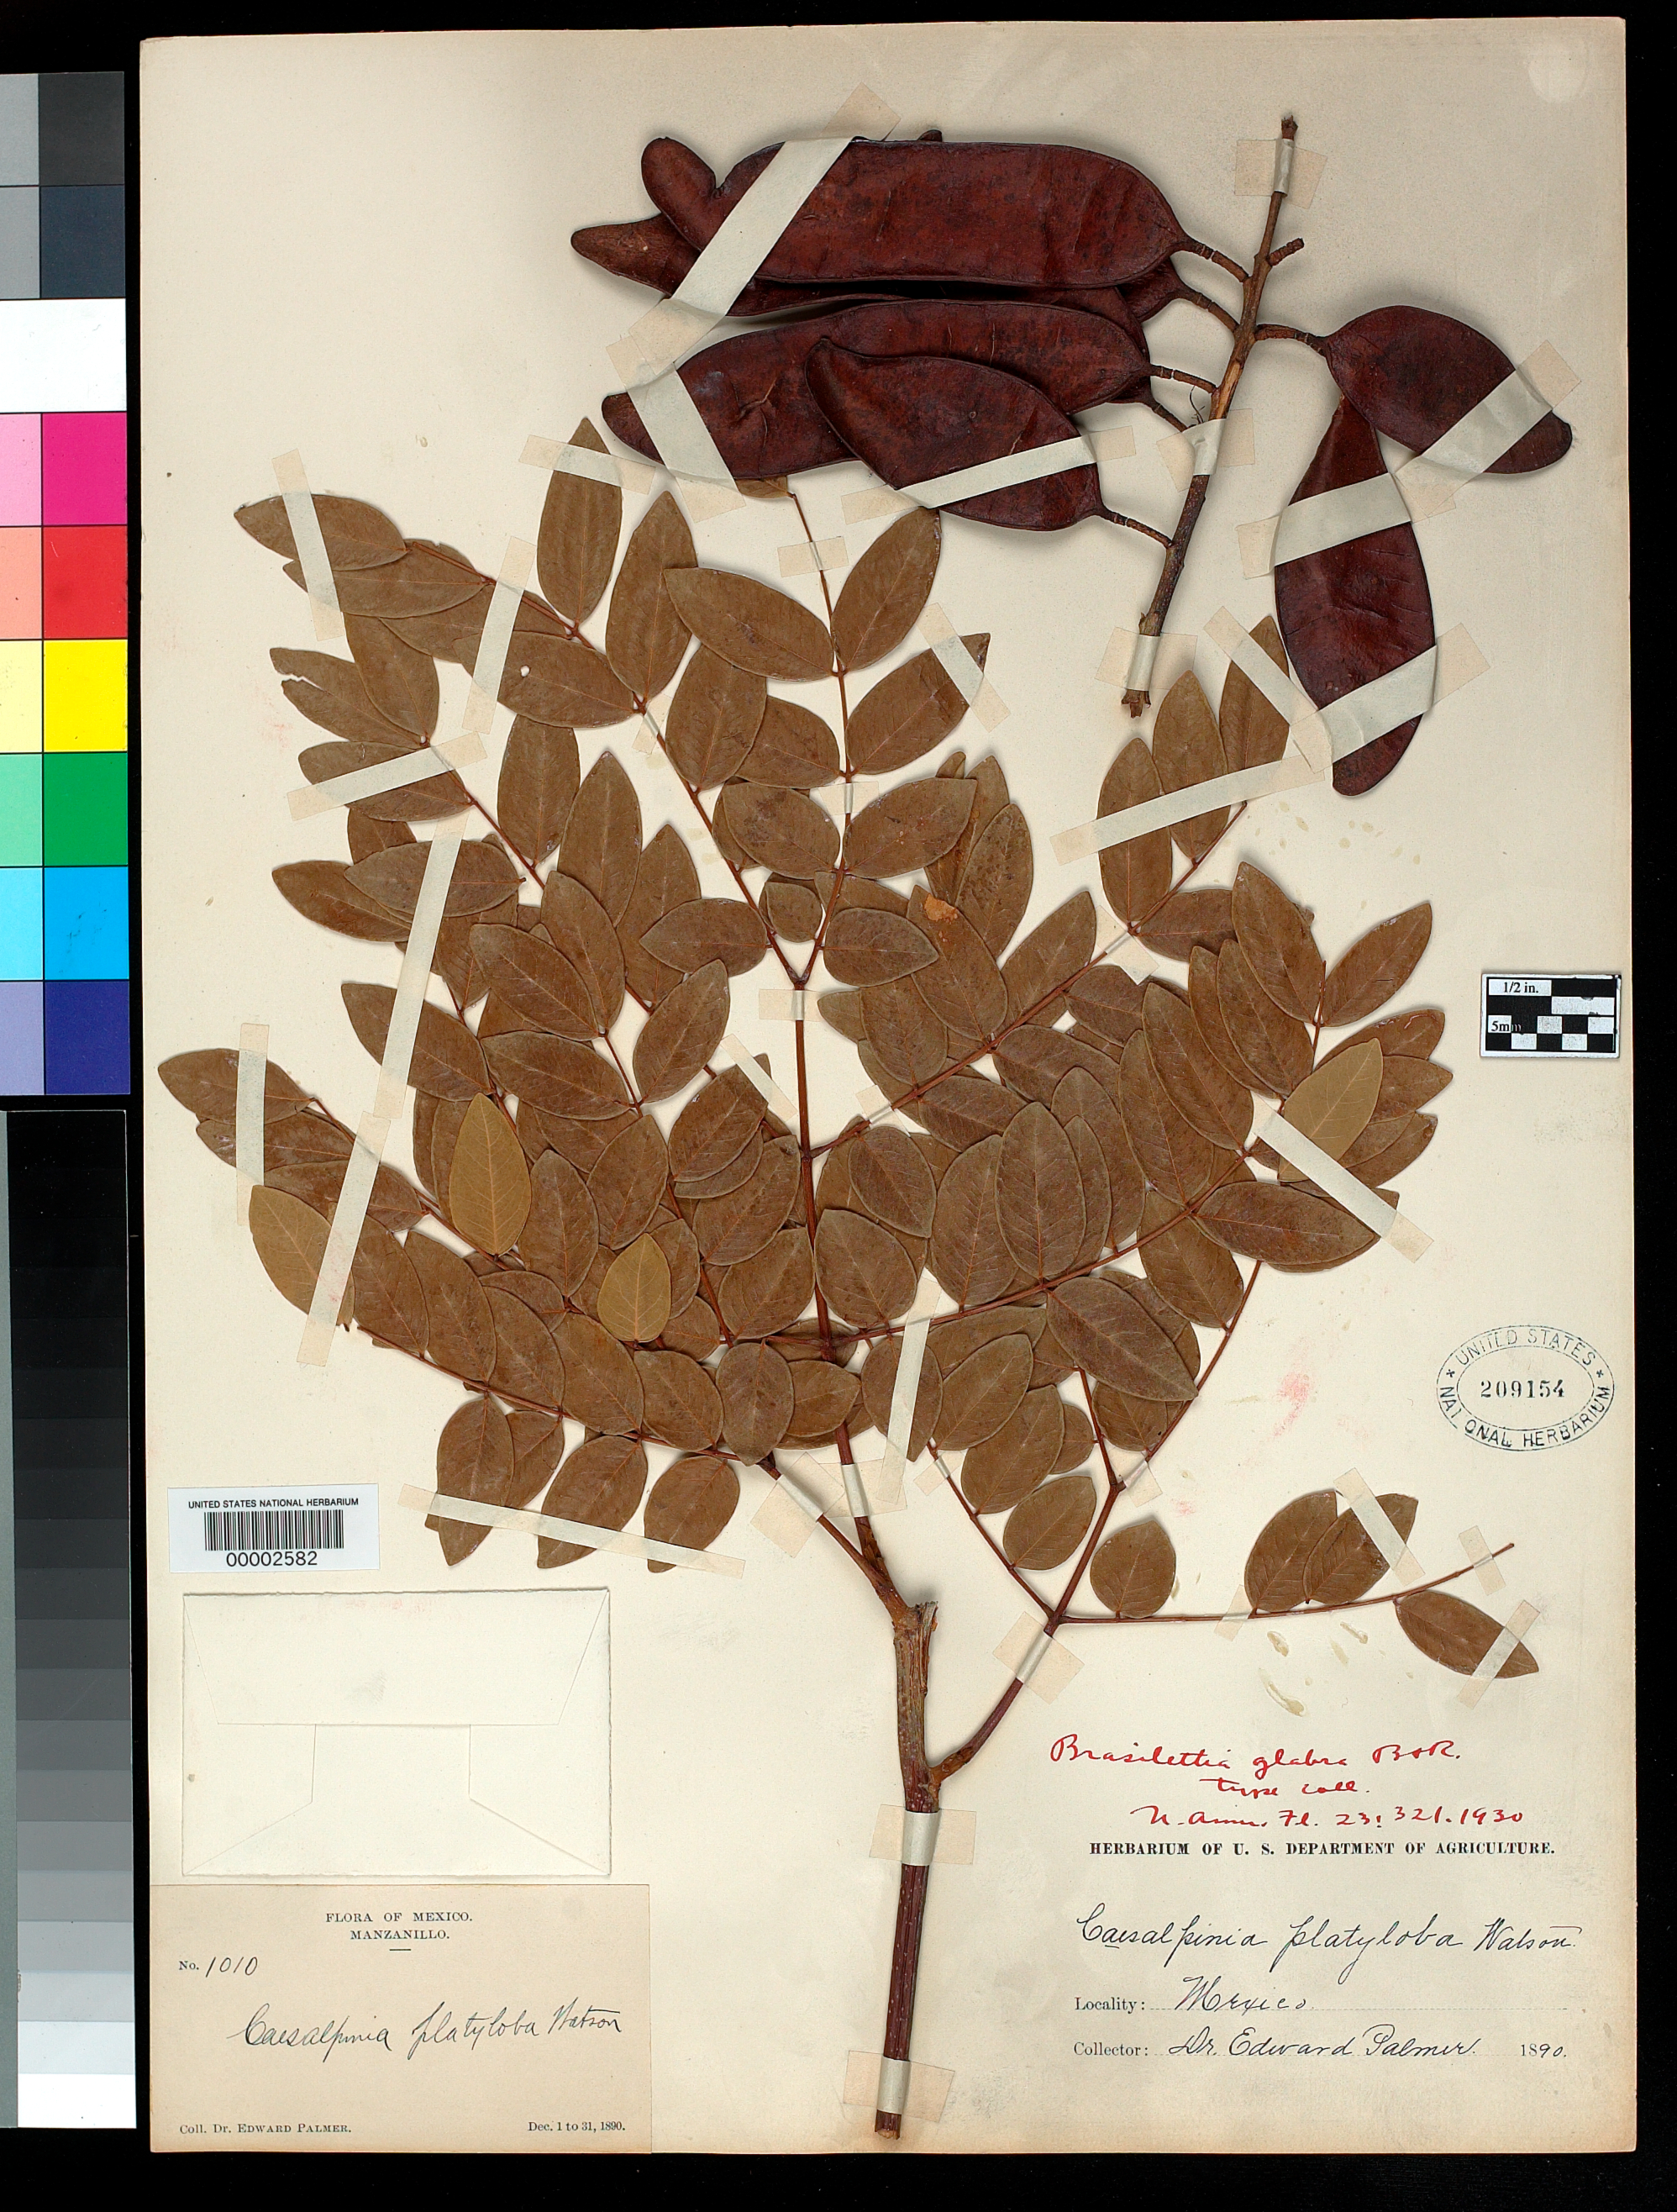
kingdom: Plantae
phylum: Tracheophyta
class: Magnoliopsida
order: Fabales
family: Fabaceae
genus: Brasilettia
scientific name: Brasilettia glabra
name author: Britton & Rose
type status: Isotype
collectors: E. Palmer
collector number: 1010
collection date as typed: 1891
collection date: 1891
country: Mexico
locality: E of Monserrat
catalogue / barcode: US 209154